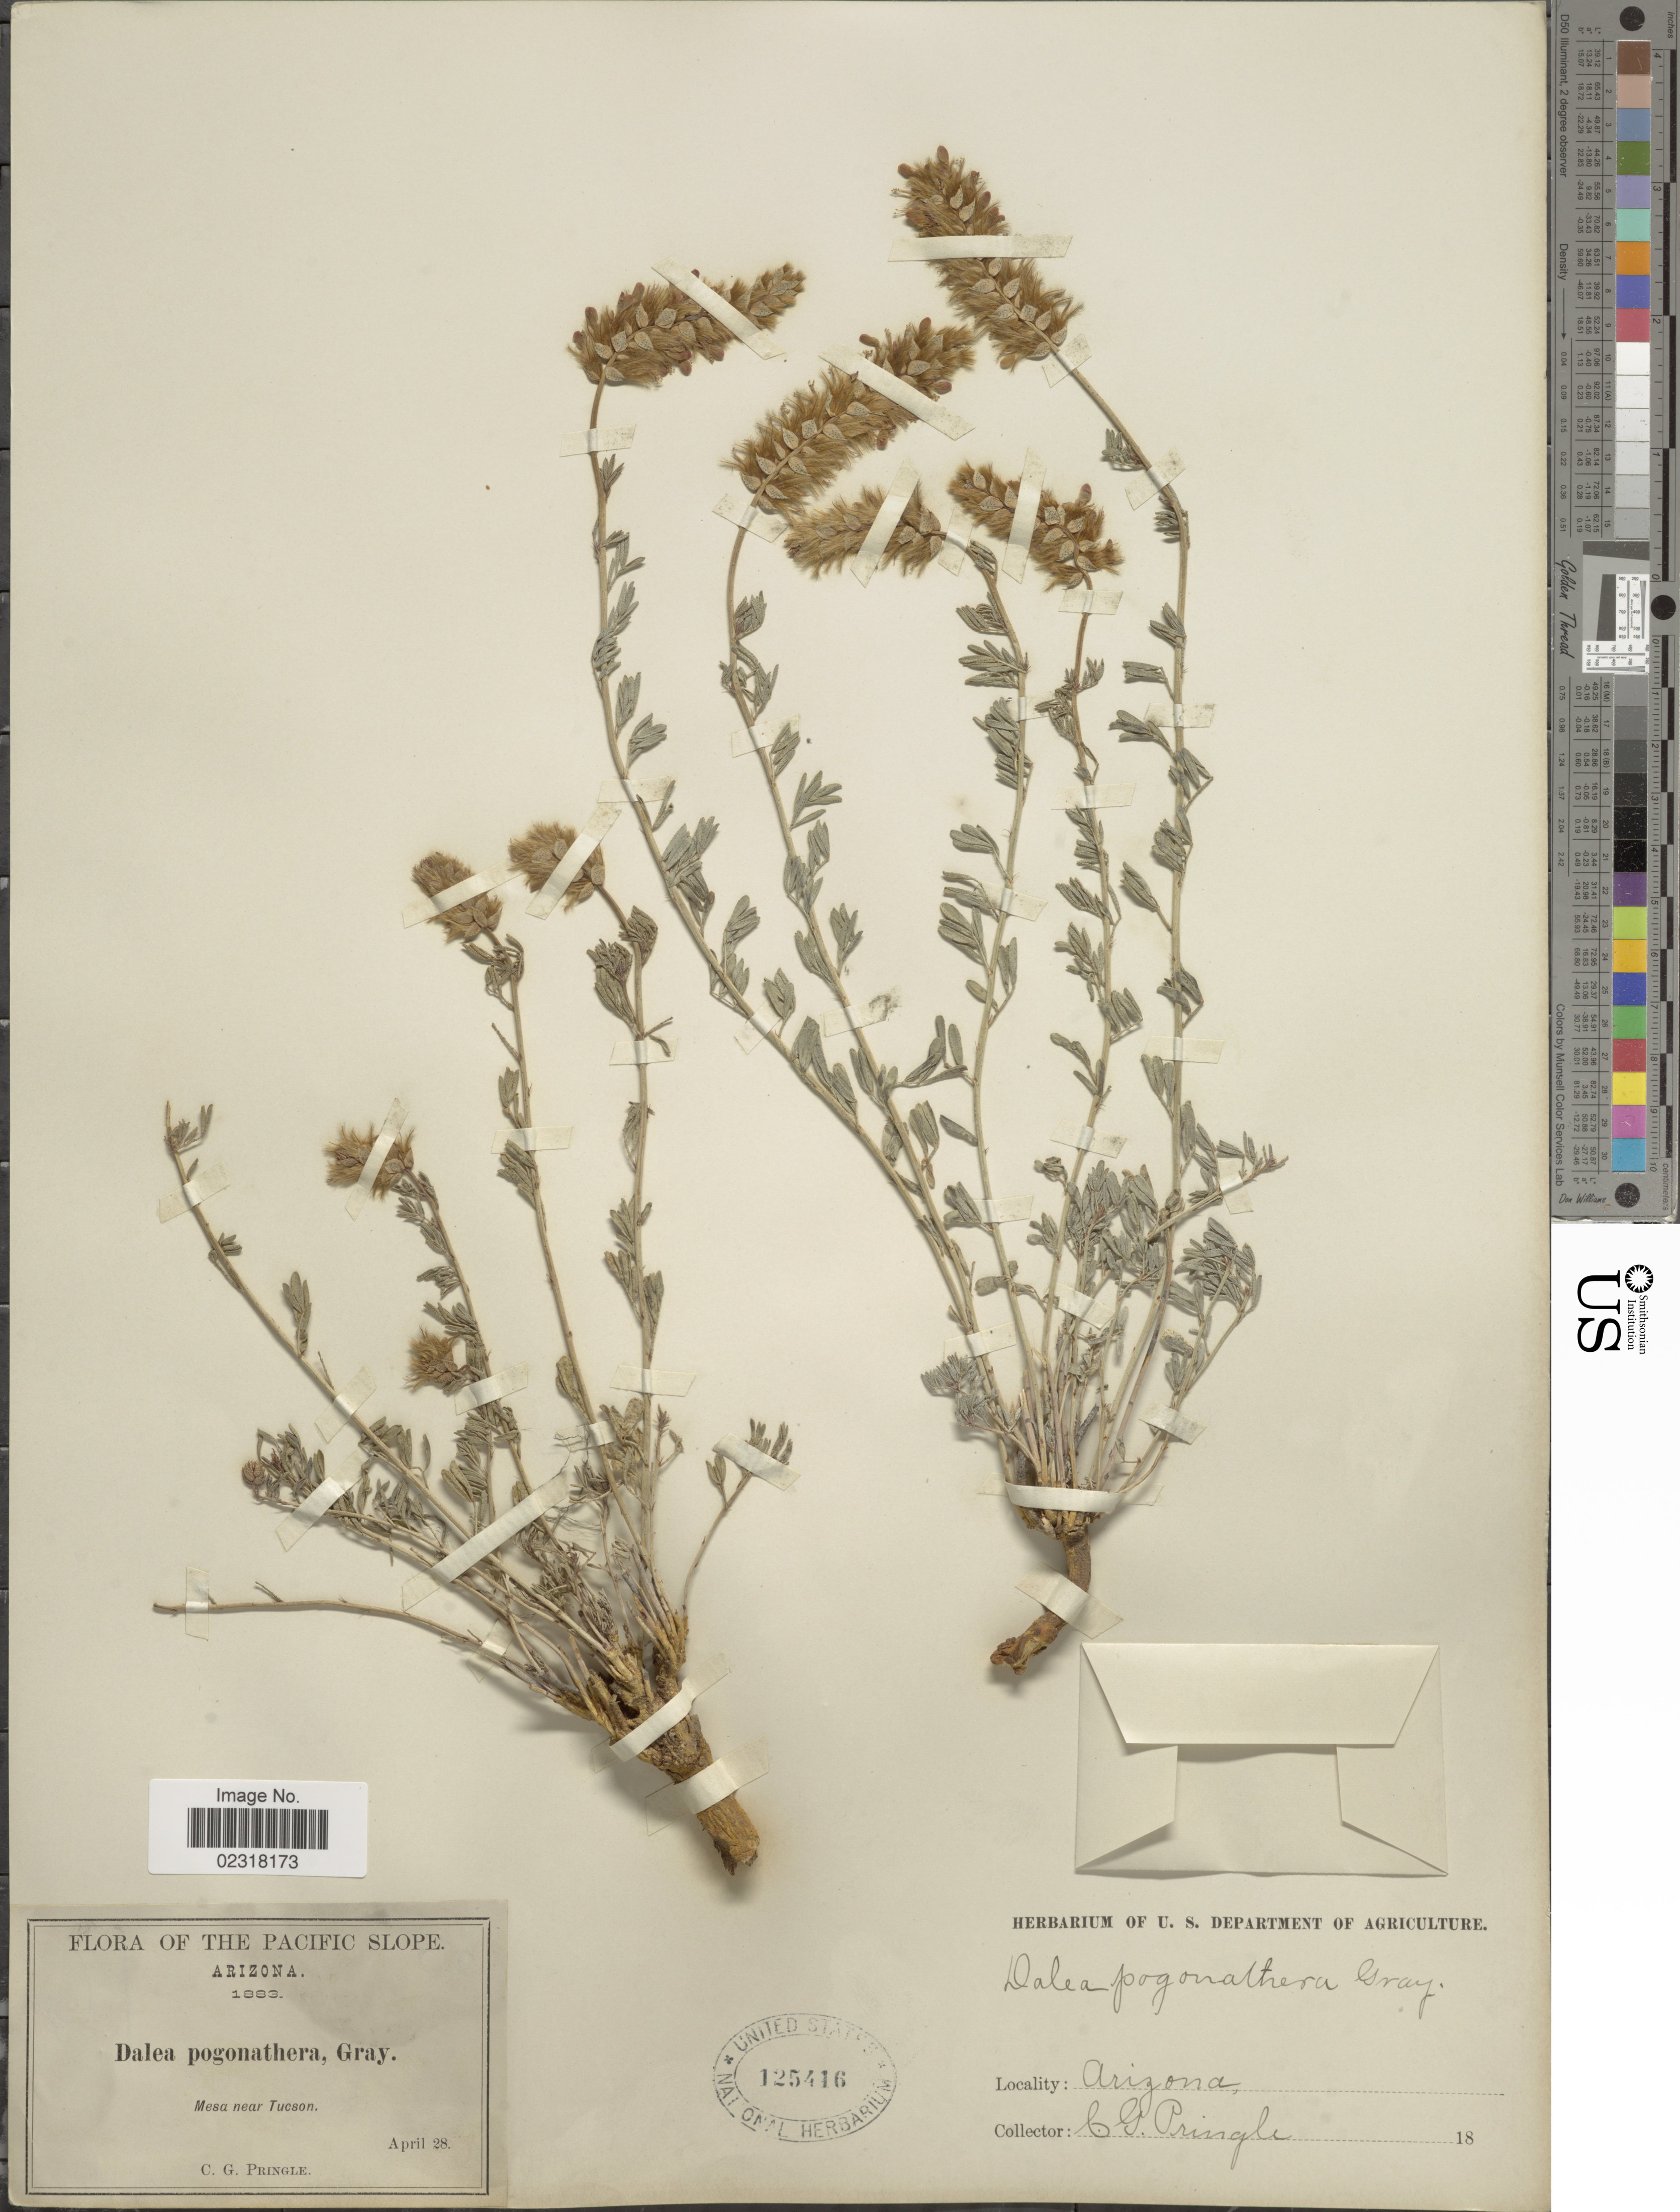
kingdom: Plantae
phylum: Tracheophyta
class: Magnoliopsida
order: Fabales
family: Fabaceae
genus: Dalea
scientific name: Dalea pogonathera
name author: A. Gray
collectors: C. G. Pringle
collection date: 1883-04-28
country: United States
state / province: Arizona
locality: The Pacific slope, Mesa near Tucson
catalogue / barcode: US 125416